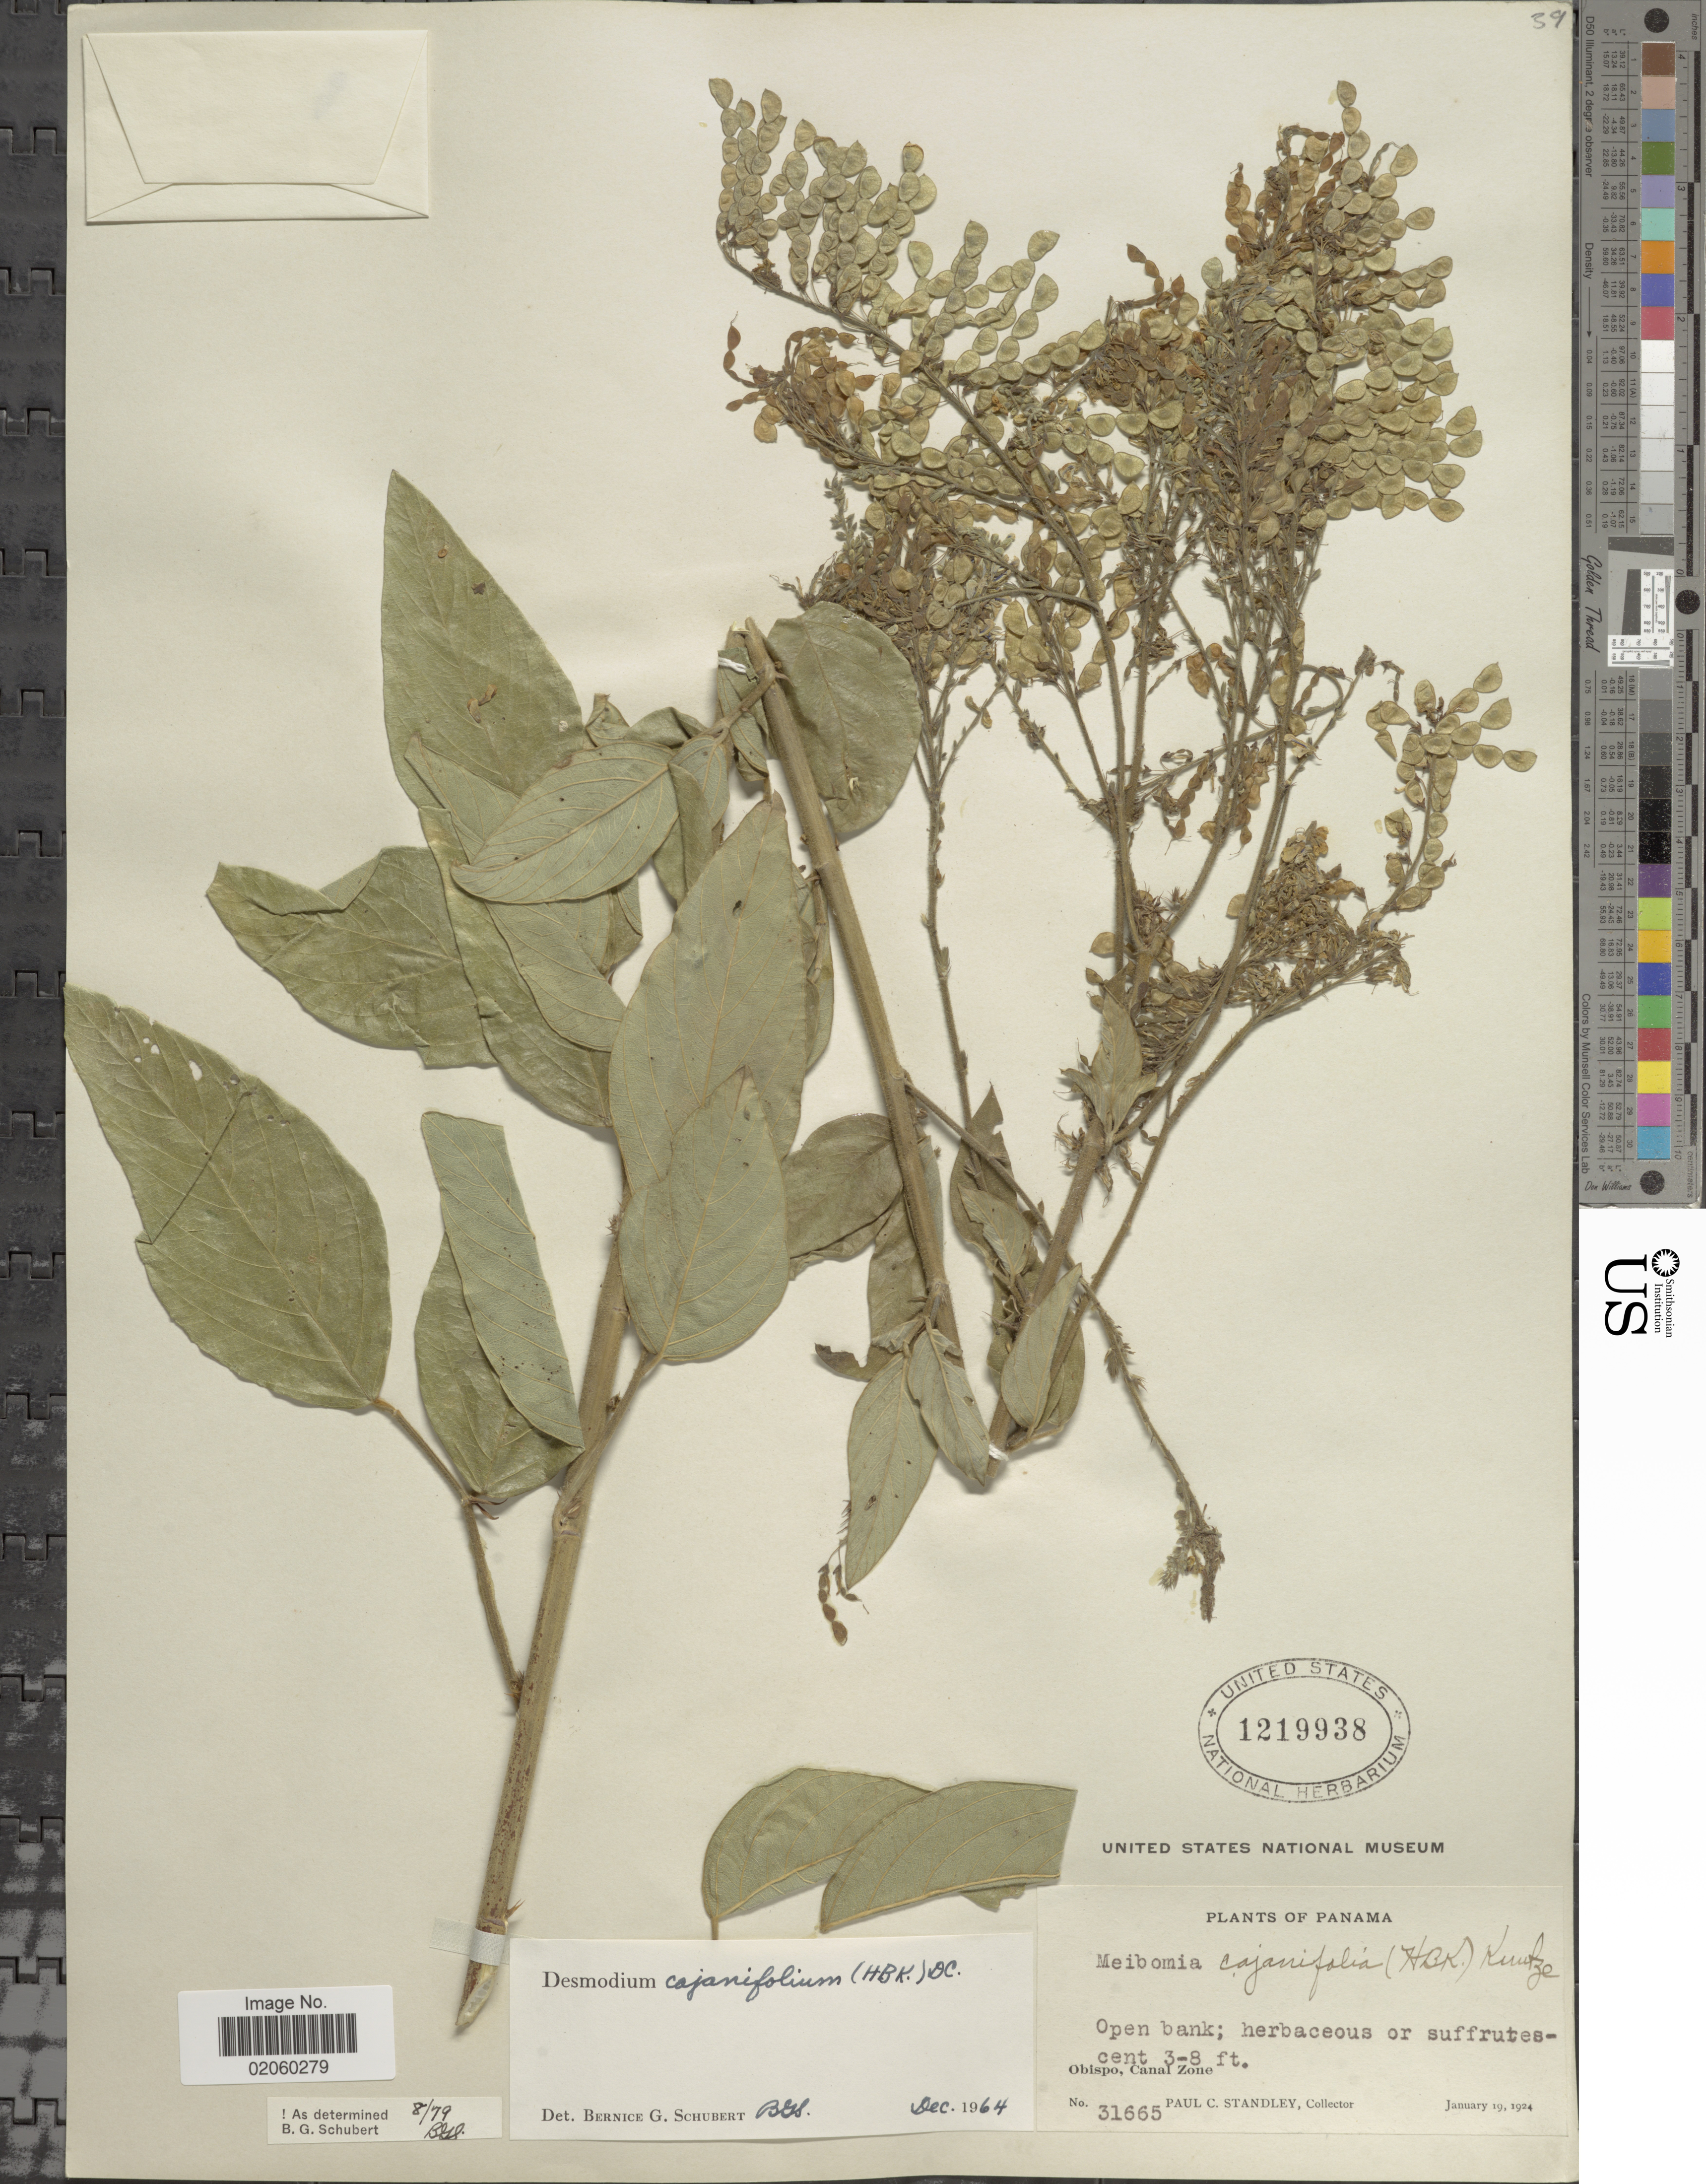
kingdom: Plantae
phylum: Tracheophyta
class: Magnoliopsida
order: Fabales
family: Fabaceae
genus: Desmodium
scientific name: Desmodium cajanifolium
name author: (Kunth) DC.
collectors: P. C. Standley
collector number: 31665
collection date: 1924-01-19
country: Panama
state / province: Colón / Panamá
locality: Obispo, Canal Zone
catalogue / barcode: US 1219938